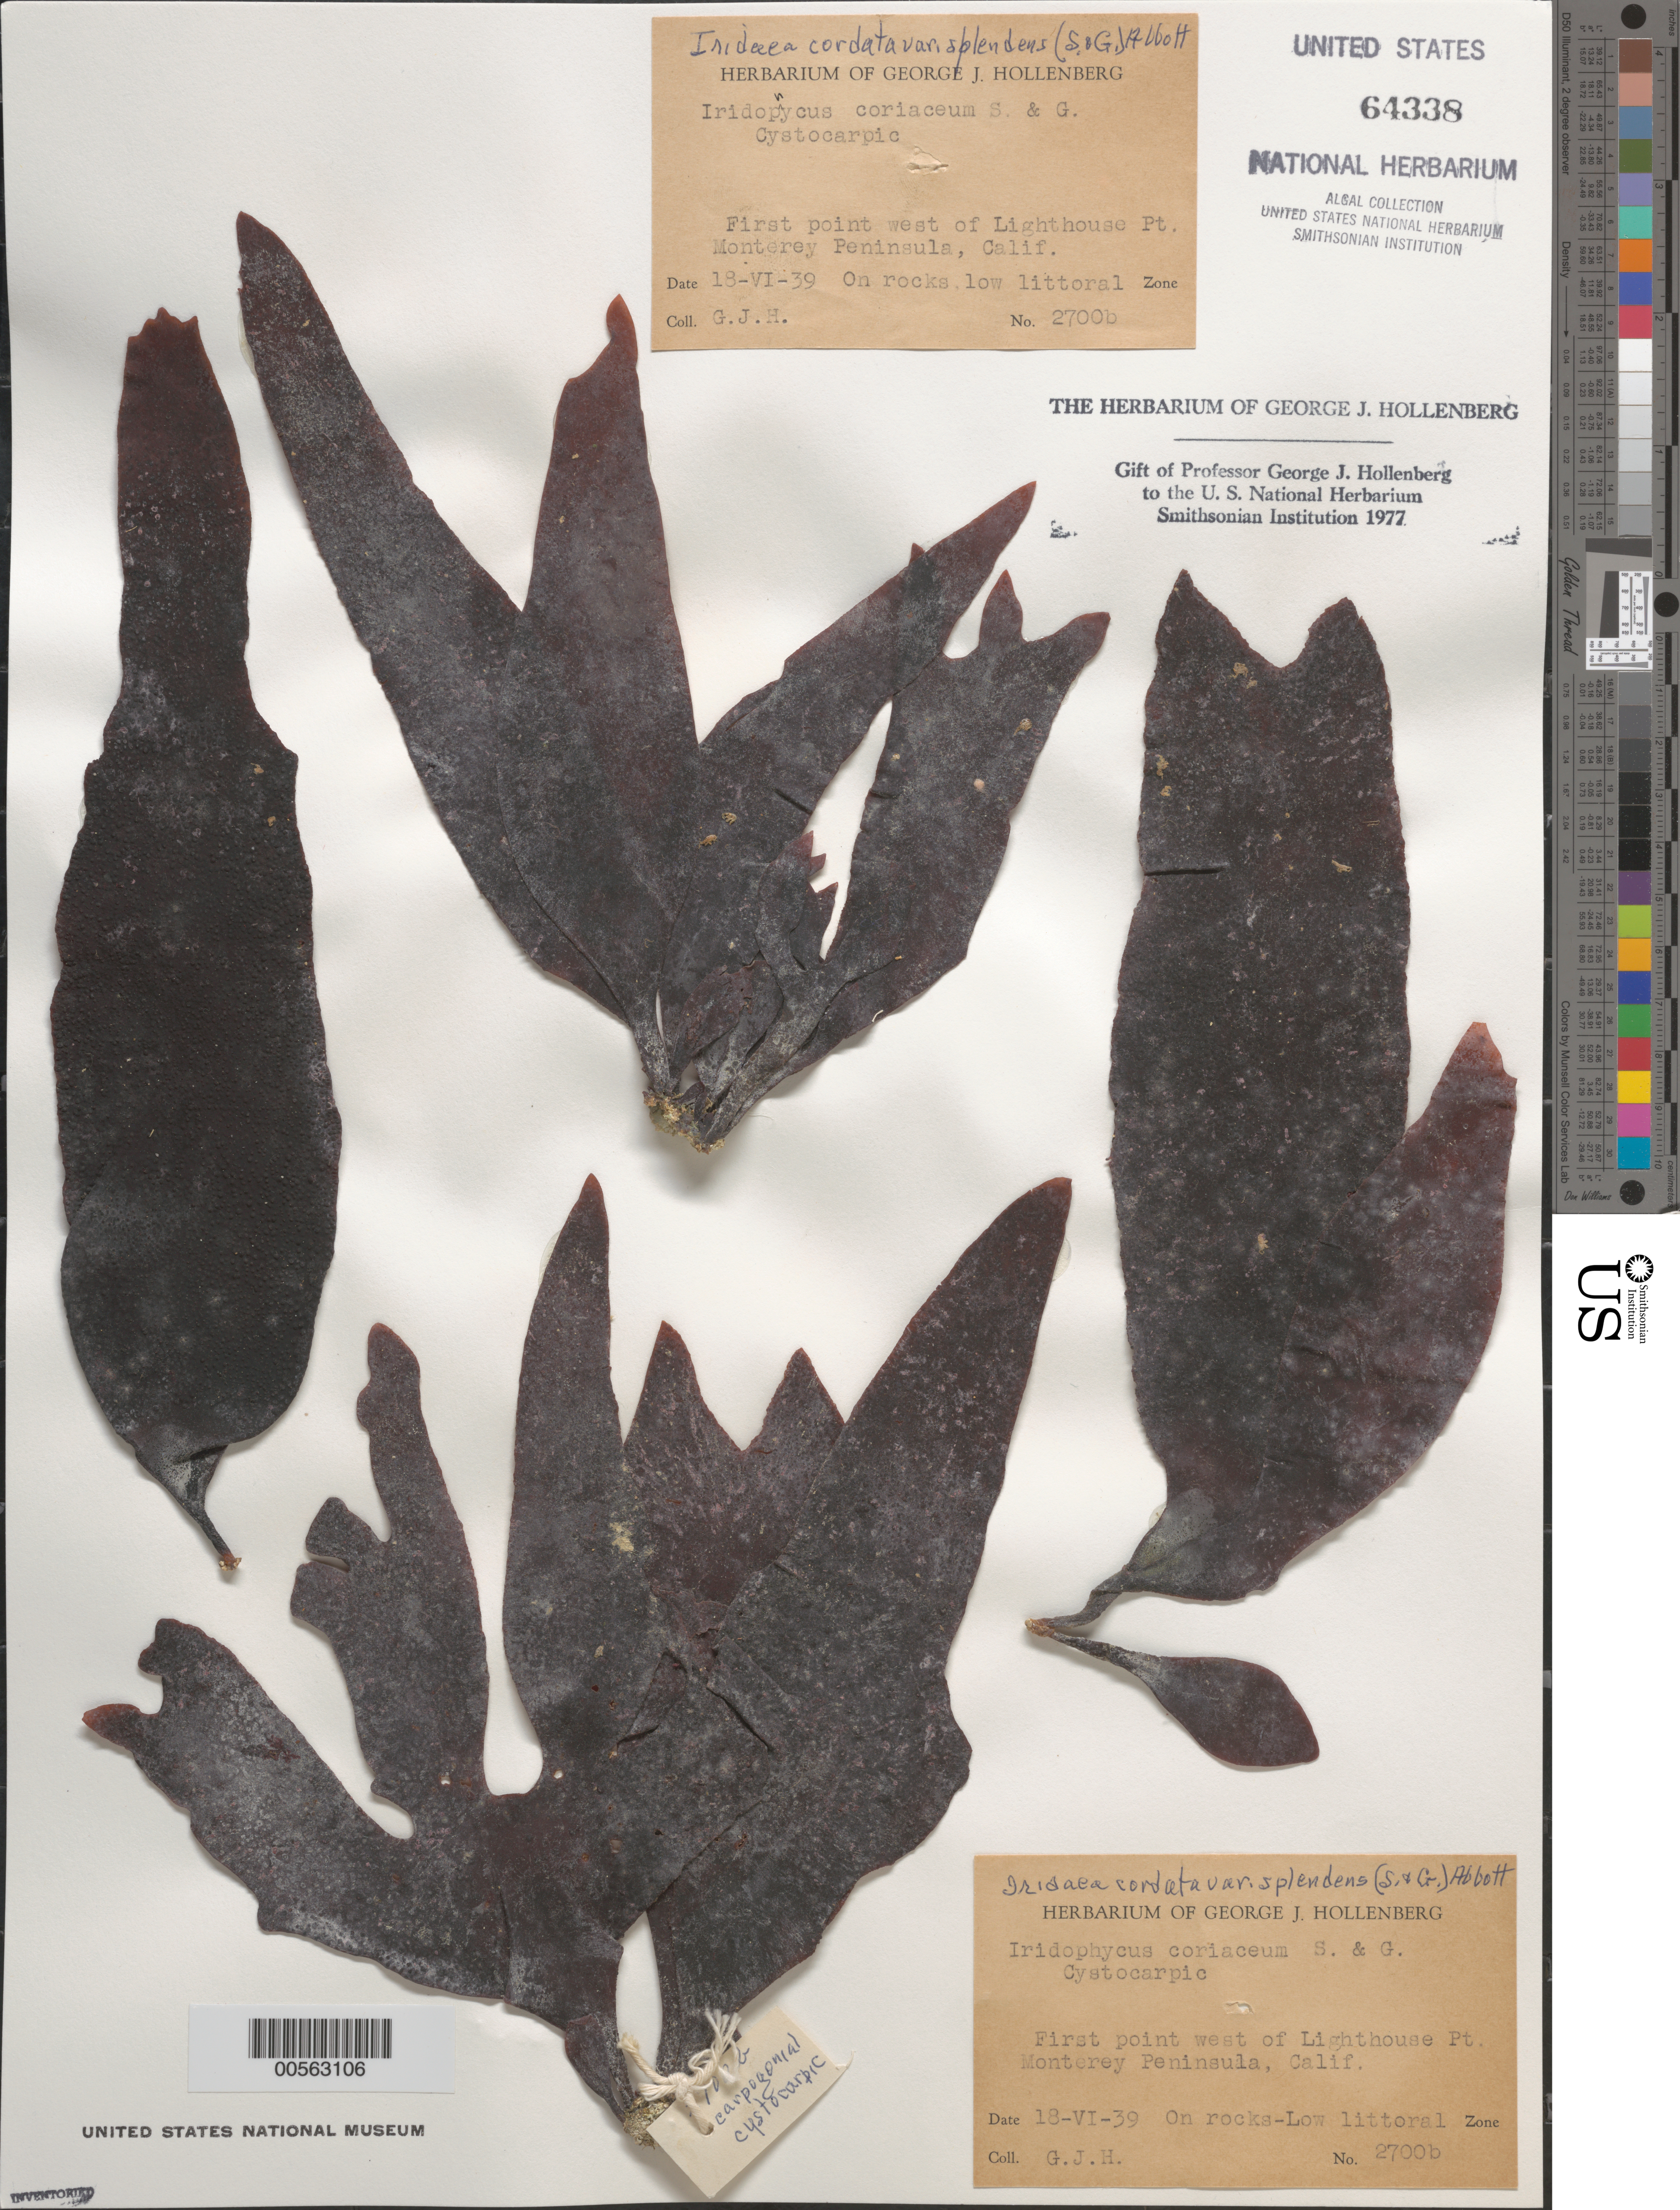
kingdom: Plantae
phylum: Rhodophyta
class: Florideophyceae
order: Gigartinales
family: Gigartinaceae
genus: Iridaea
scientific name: Iridaea cordata var. splendens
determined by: Hollenberg, George J.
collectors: G. Hollenberg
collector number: GJH 2700b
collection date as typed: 18 Jun 1939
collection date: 1939-06-18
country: United States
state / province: California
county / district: Monterey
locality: Monterey Peninsula, first point west of Lighthouse Point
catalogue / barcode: US 64338